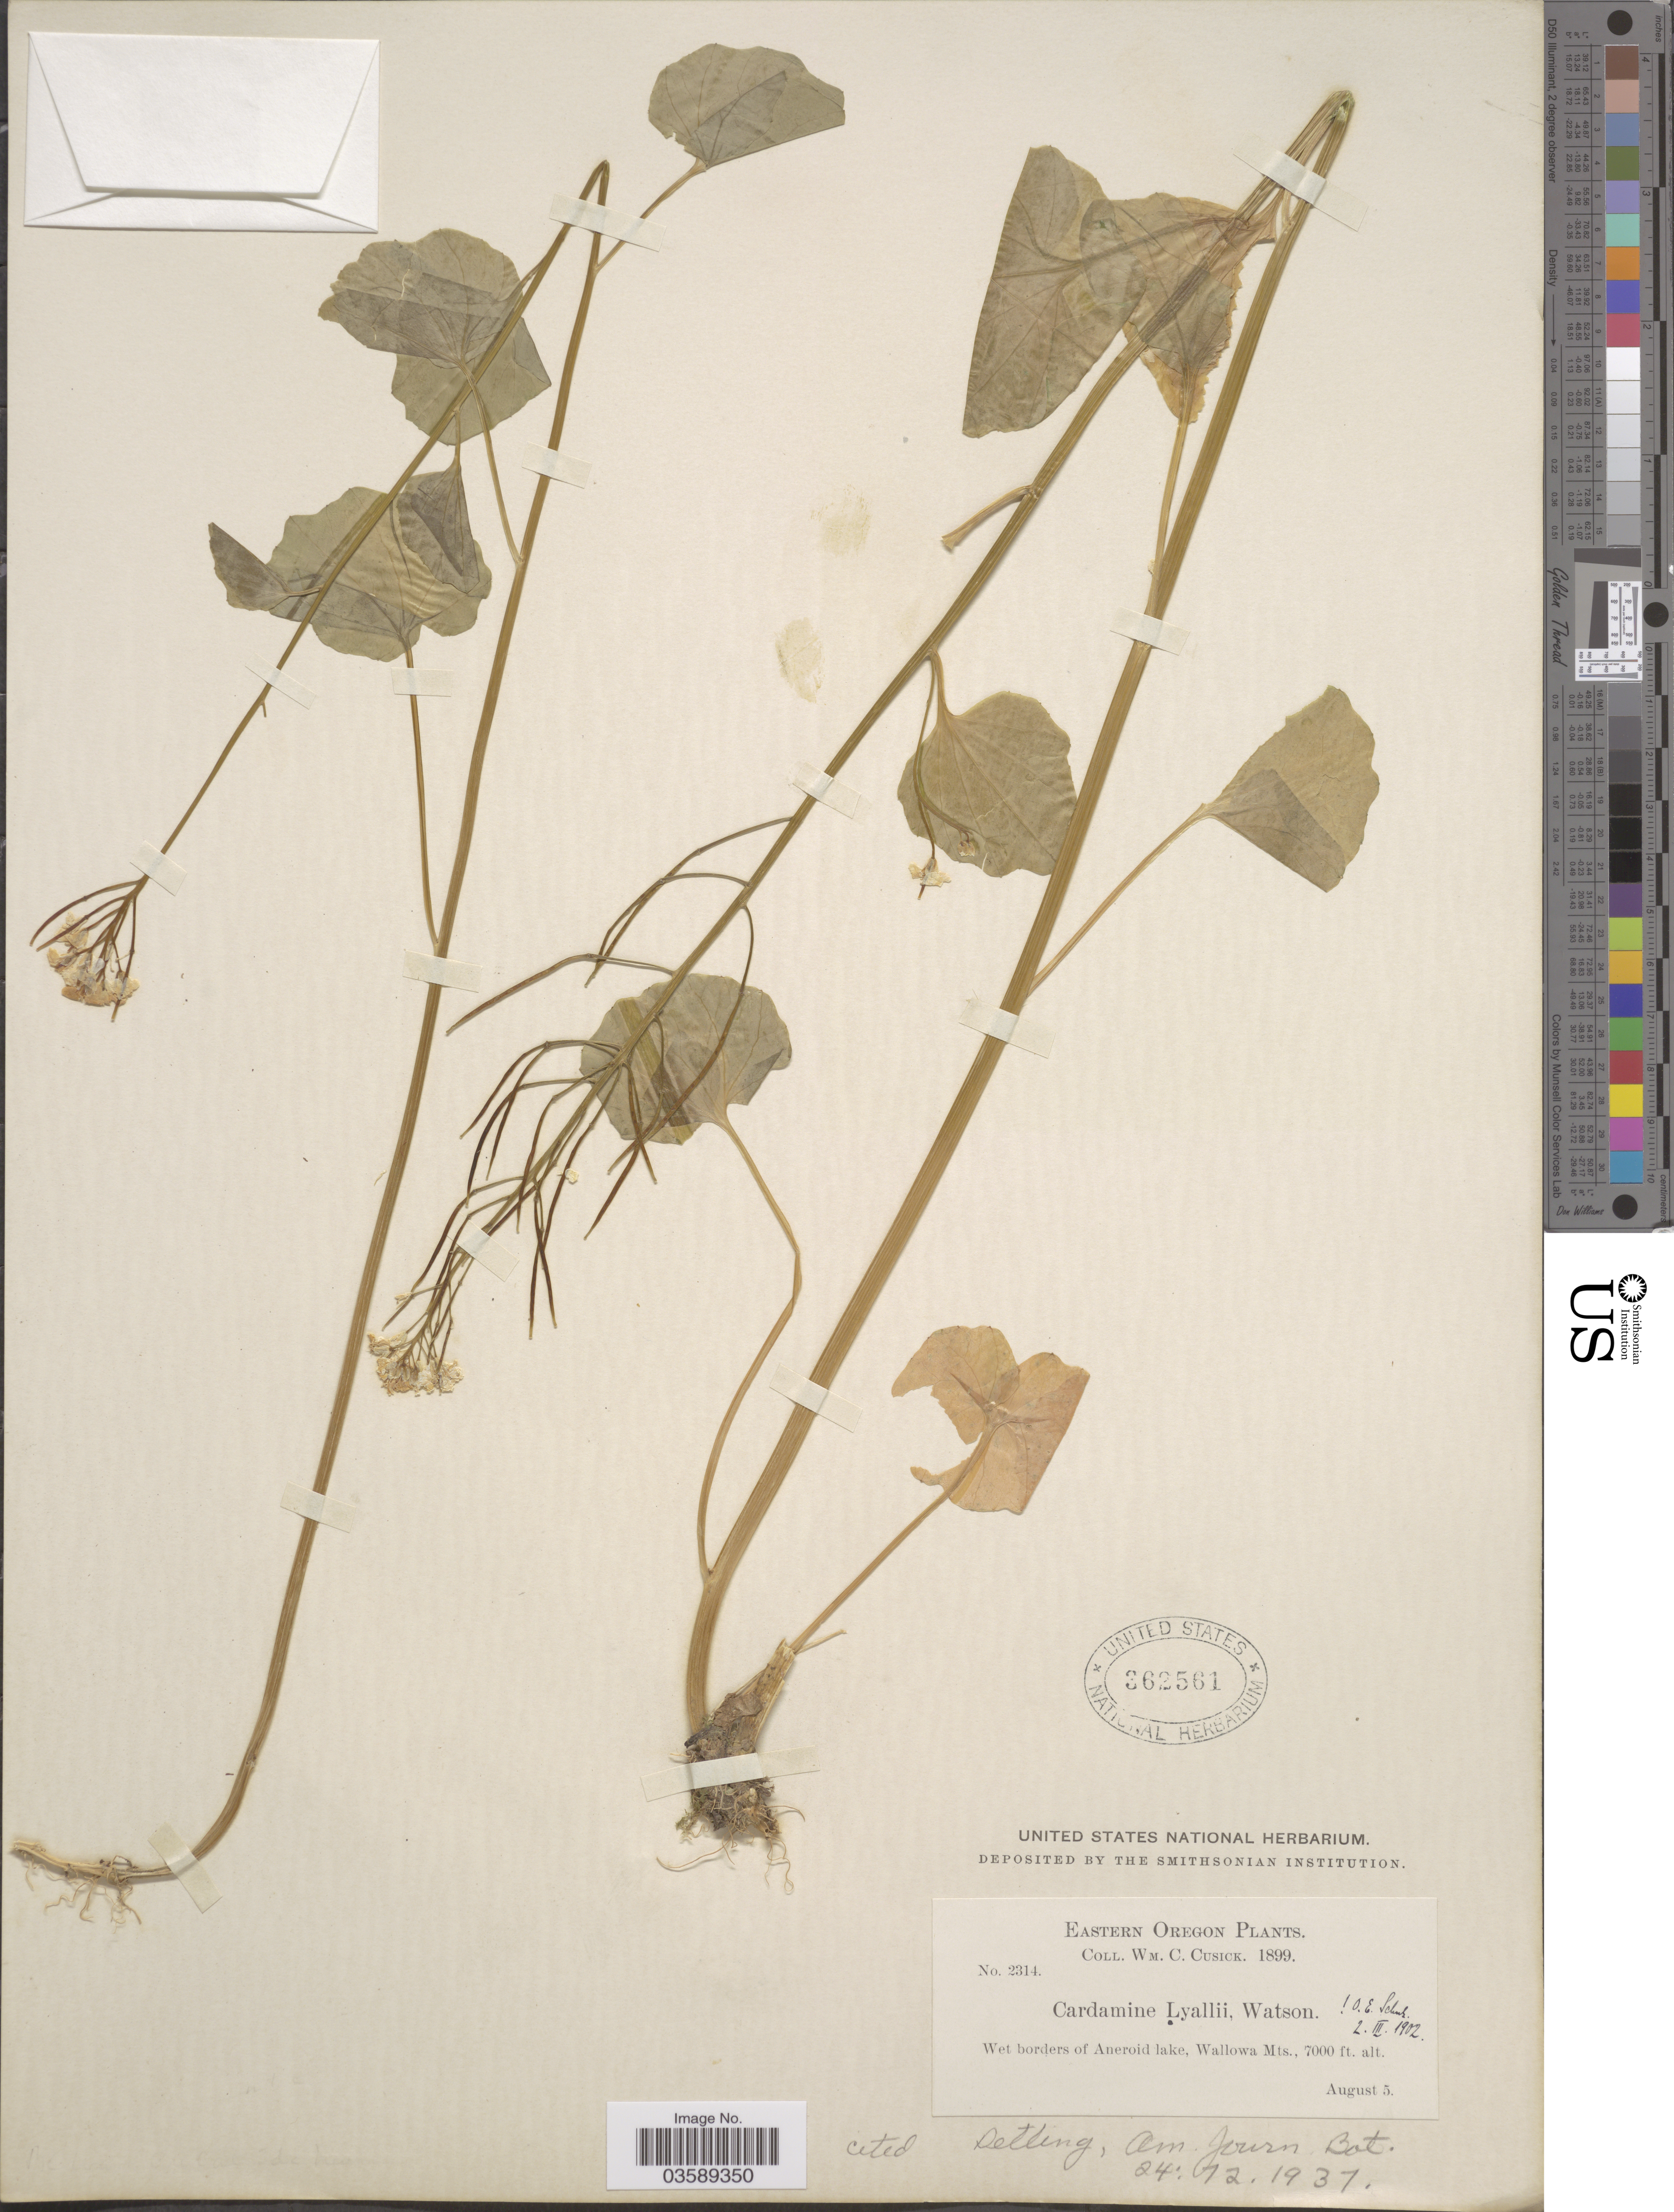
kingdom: Plantae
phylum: Tracheophyta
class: Magnoliopsida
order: Brassicales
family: Brassicaceae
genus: Cardamine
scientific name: Cardamine lyallii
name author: S. Watson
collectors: W. C. Cusick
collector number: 2314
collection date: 1899-08-05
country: United States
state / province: Oregon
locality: Eastern Oregon. Wet borders of Aneroid lake, Wallowa Mts.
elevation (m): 2134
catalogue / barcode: US 362561